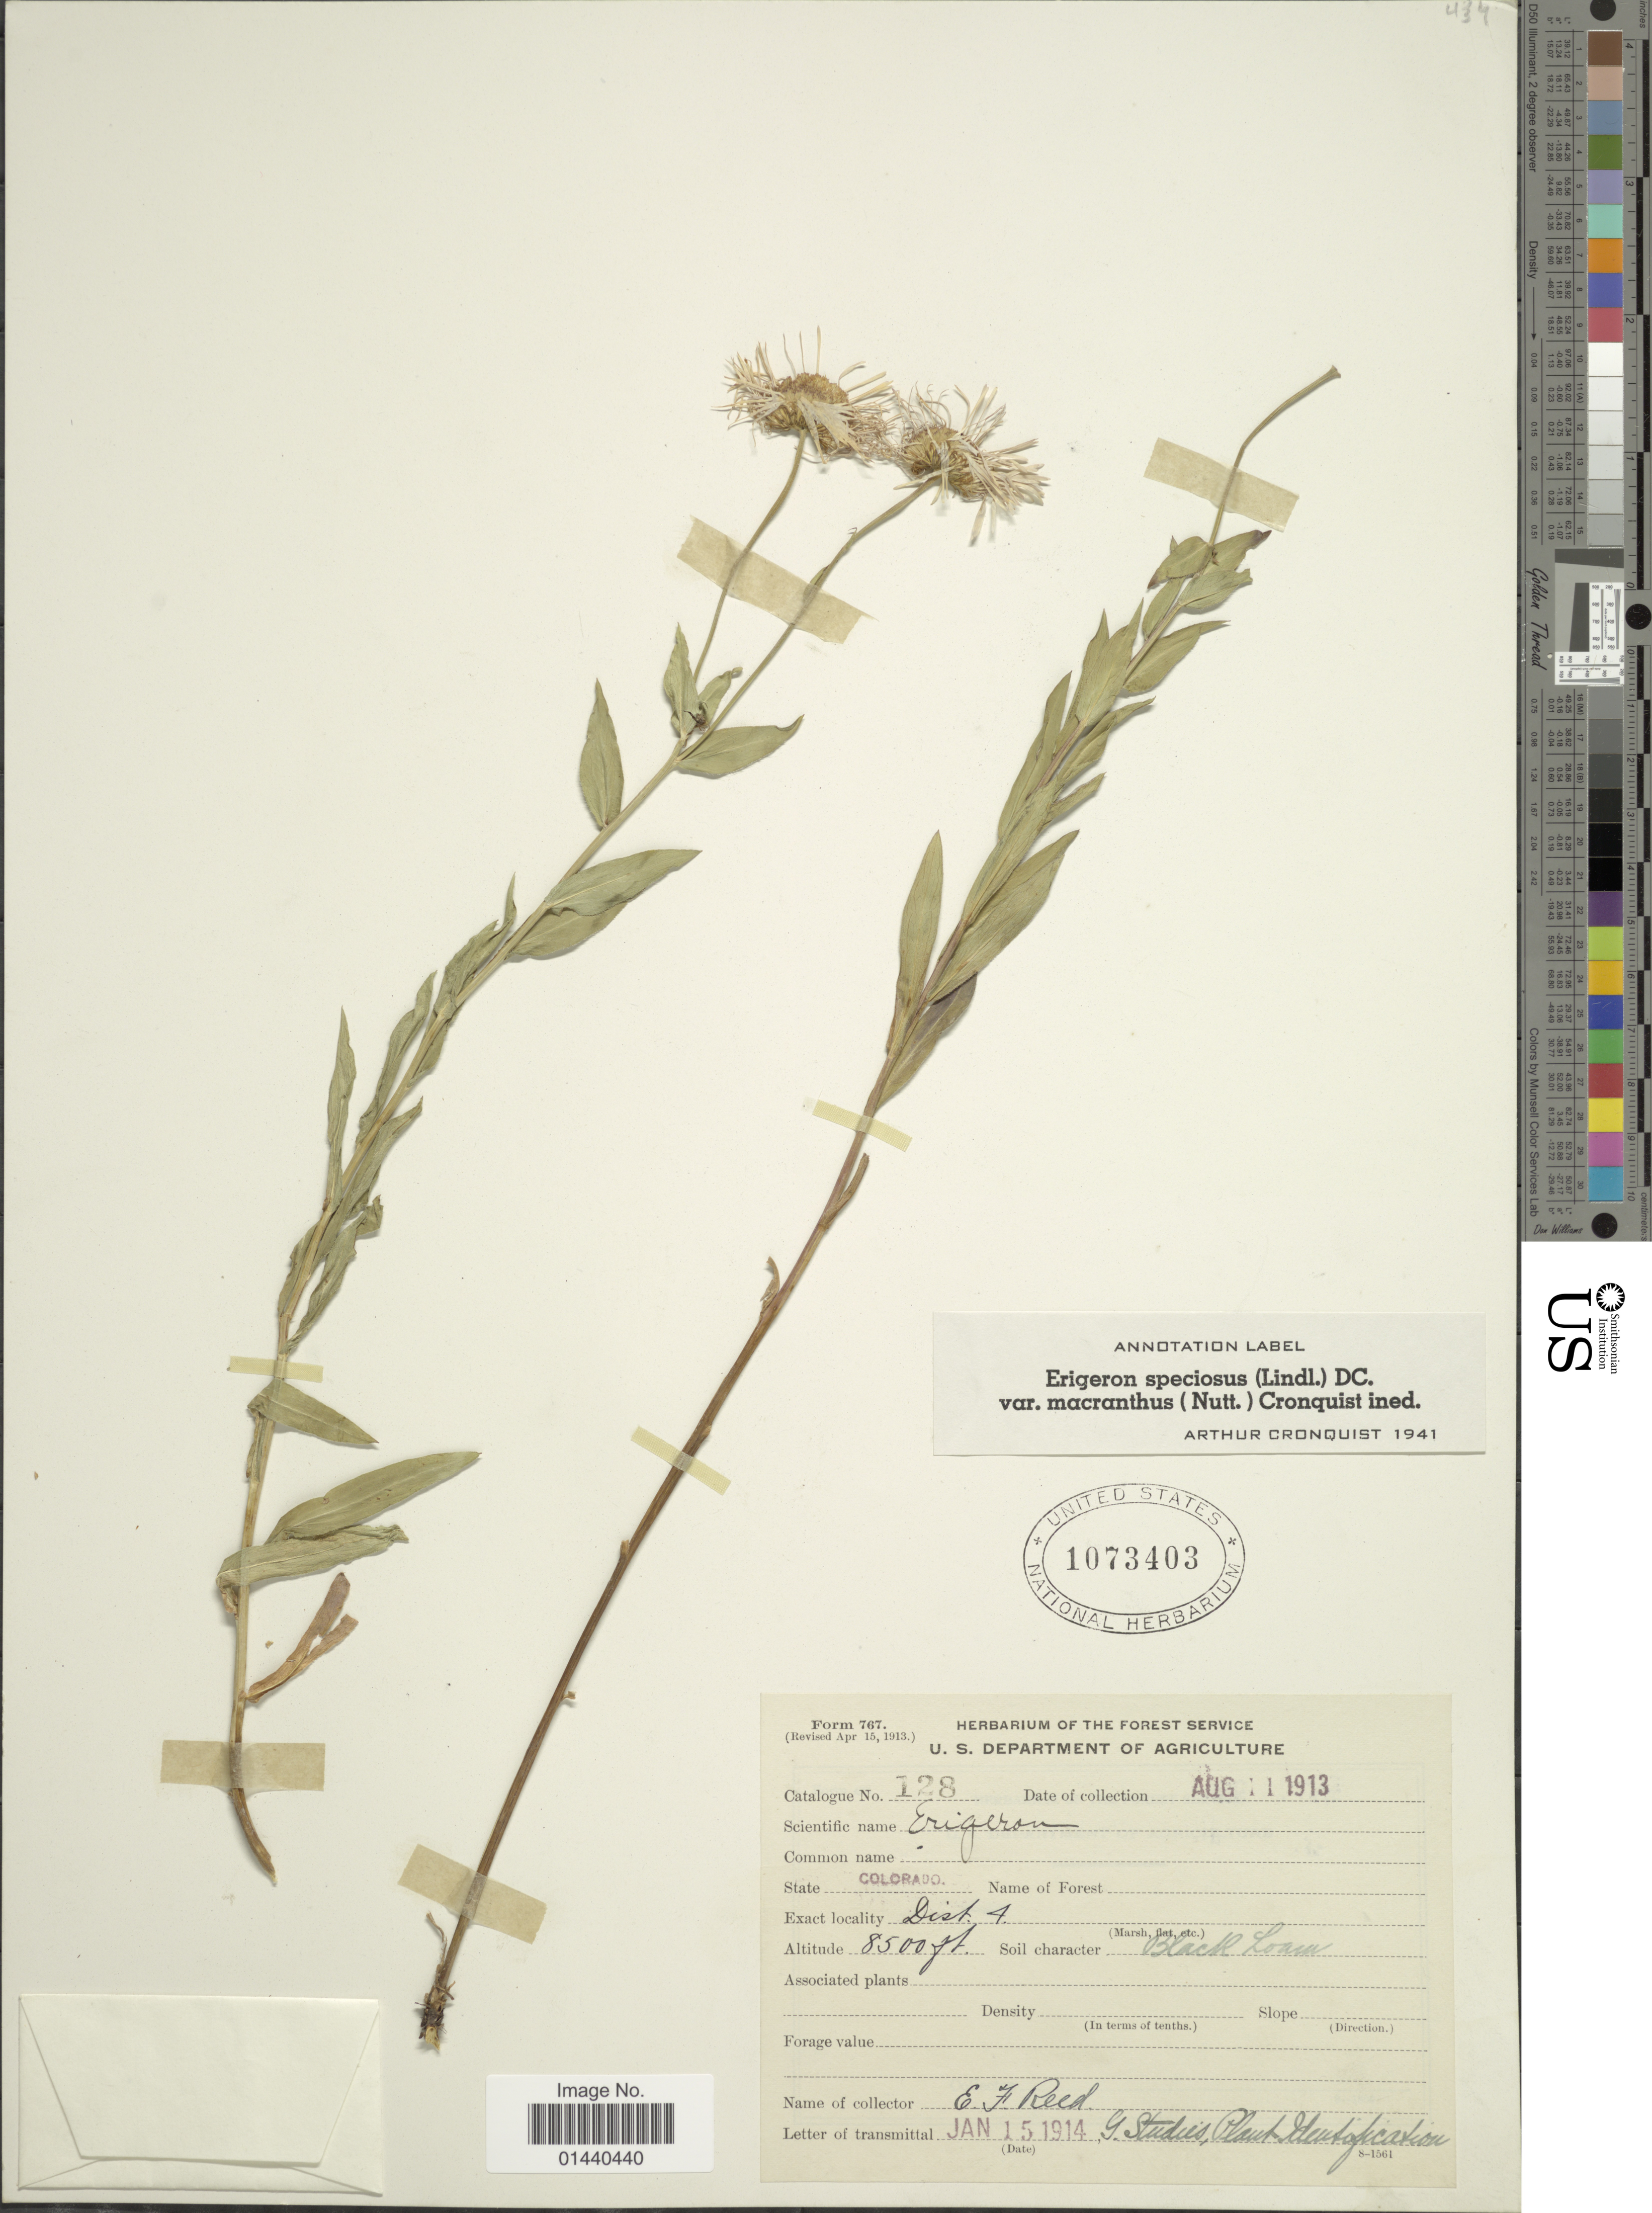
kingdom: Plantae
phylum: Tracheophyta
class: Magnoliopsida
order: Asterales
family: Asteraceae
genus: Erigeron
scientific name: Erigeron speciosus var. macranthus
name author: (Nutt.) Cronq.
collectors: E. Reed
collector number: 128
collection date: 1913-08-11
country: United States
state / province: Colorado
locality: Dist. 4.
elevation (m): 2591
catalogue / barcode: US 1073403